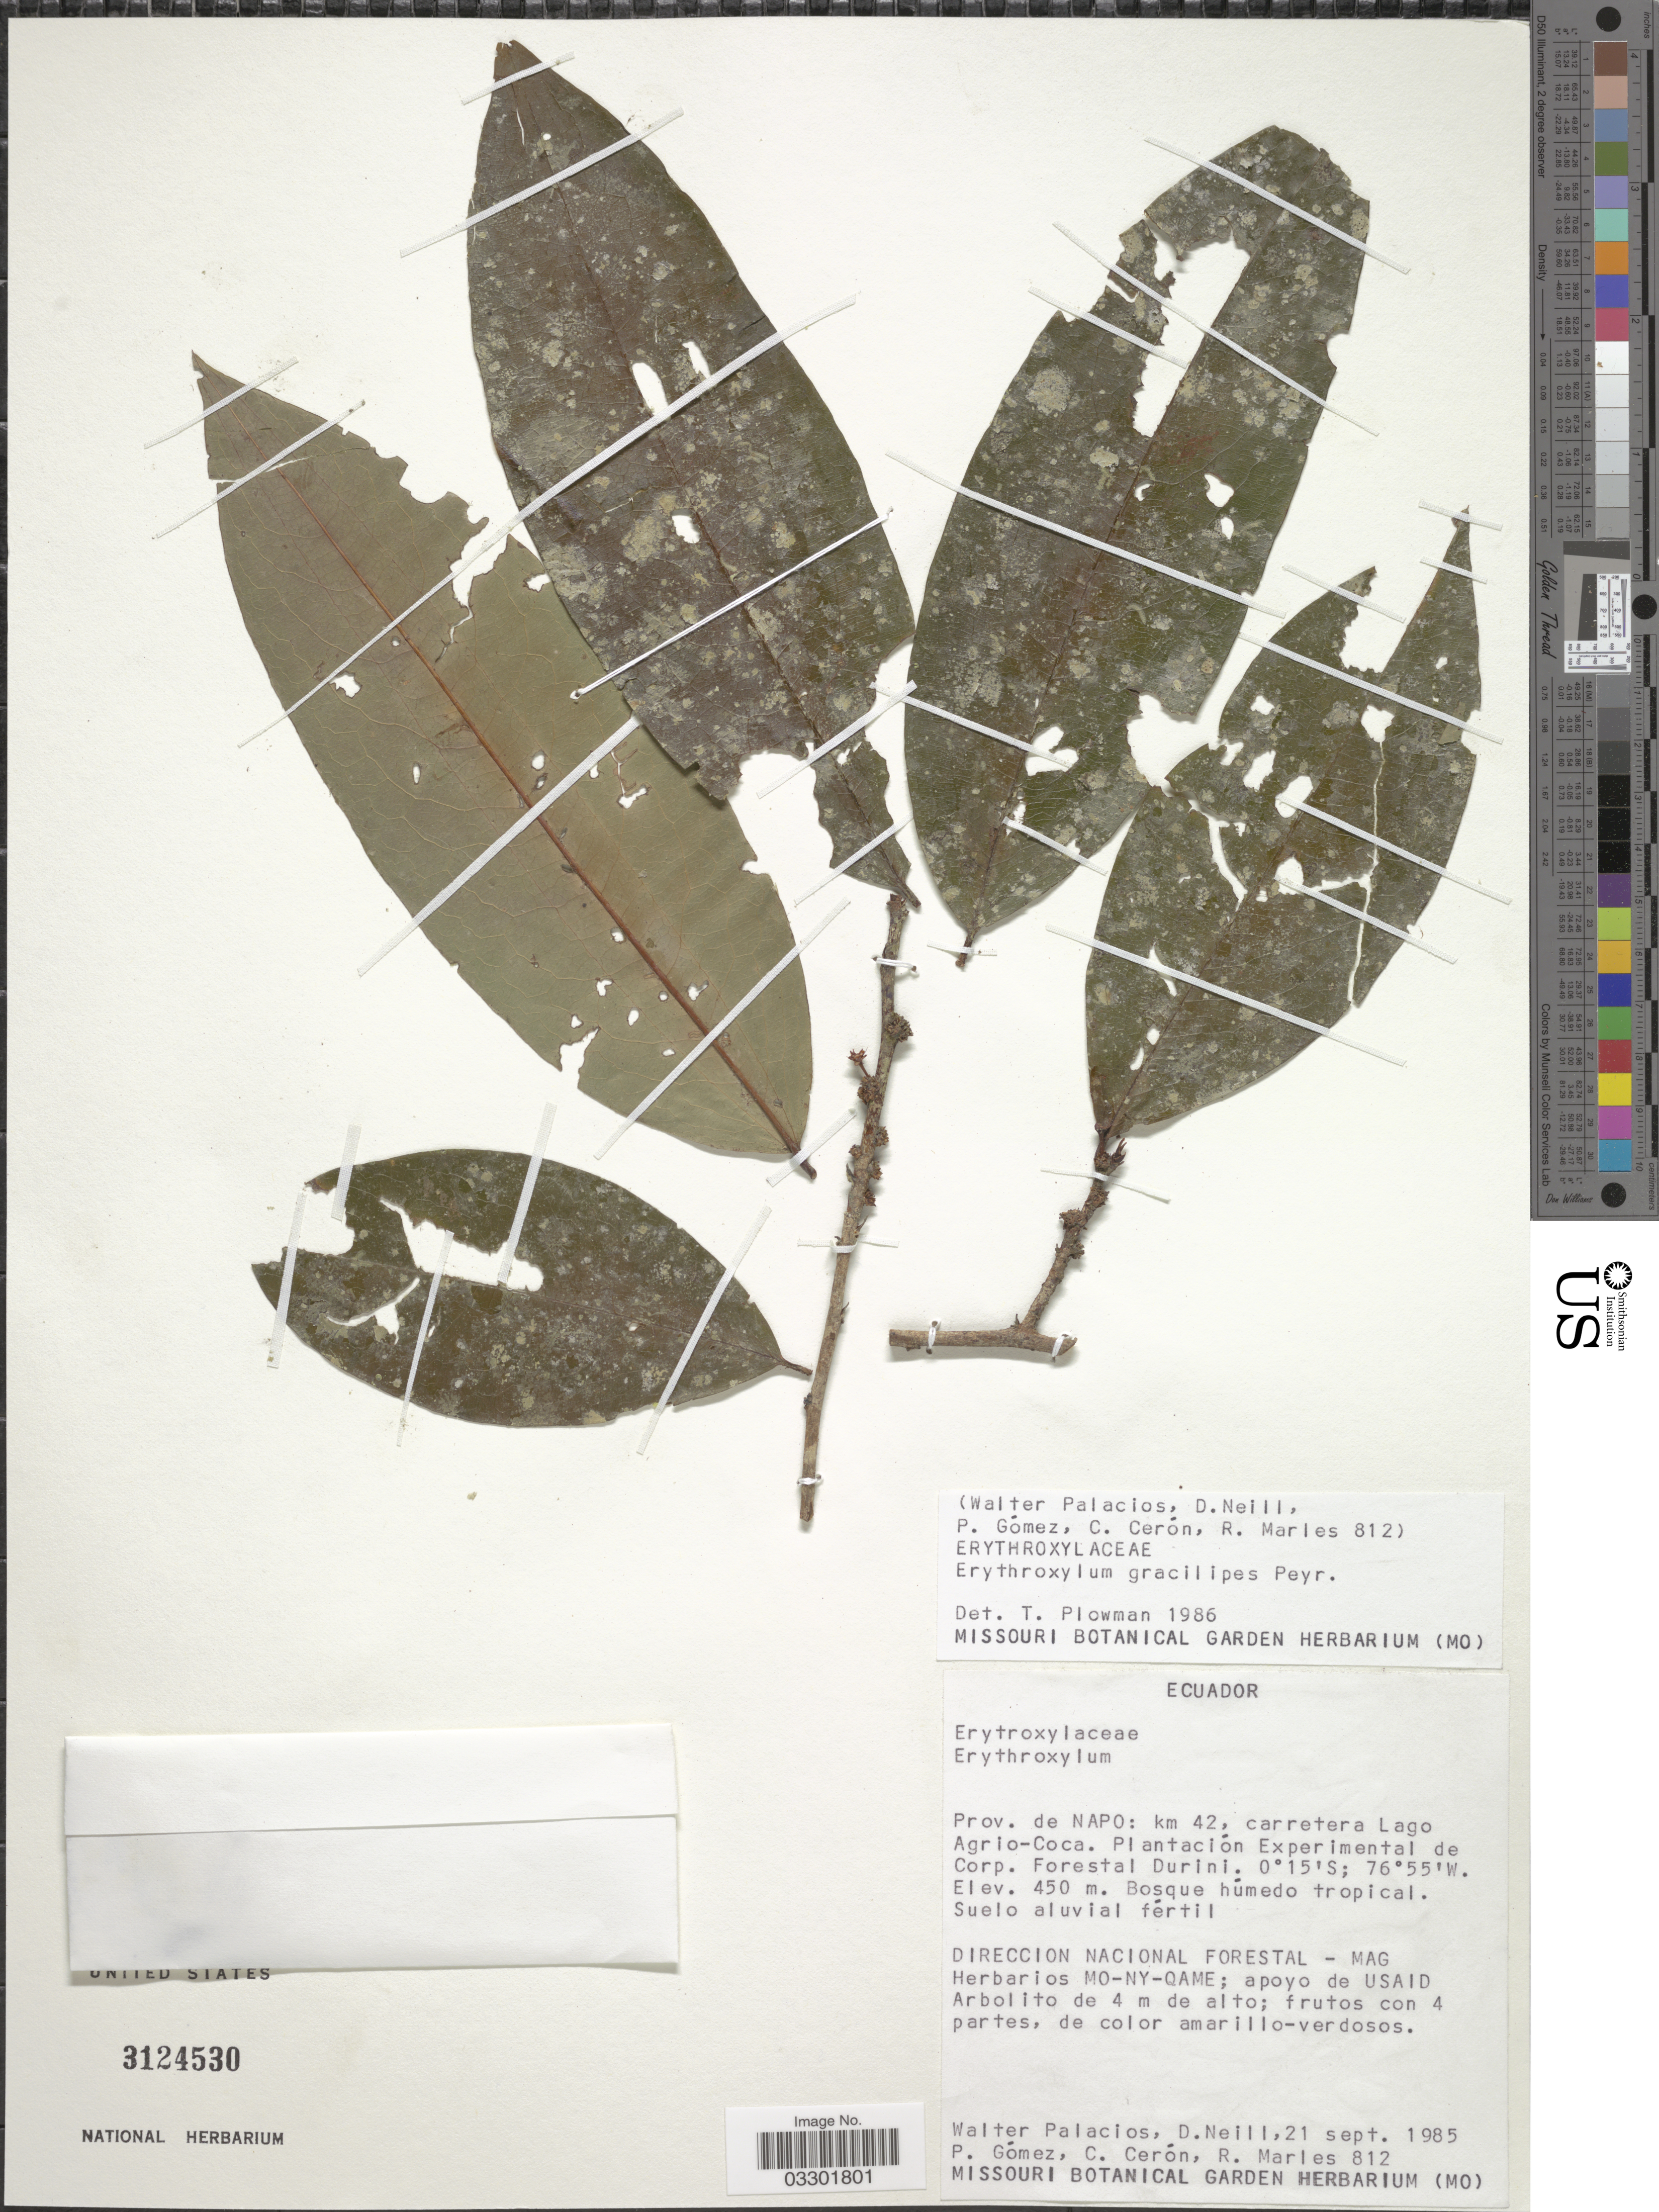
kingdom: Plantae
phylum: Tracheophyta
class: Magnoliopsida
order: Malpighiales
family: Erythroxylaceae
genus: Erythroxylum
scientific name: Erythroxylum gracilipes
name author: Peyr.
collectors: W. Palacios, D. Neill, P. Gómez, C. E. Cerón M. & R. Marles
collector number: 812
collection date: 1985-09-21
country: Ecuador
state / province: Napo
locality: Km 42, carretera Lago Agrio-Coca. Plantación Experimental de Corp. Forestal Durini.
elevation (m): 450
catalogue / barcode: US 3124530